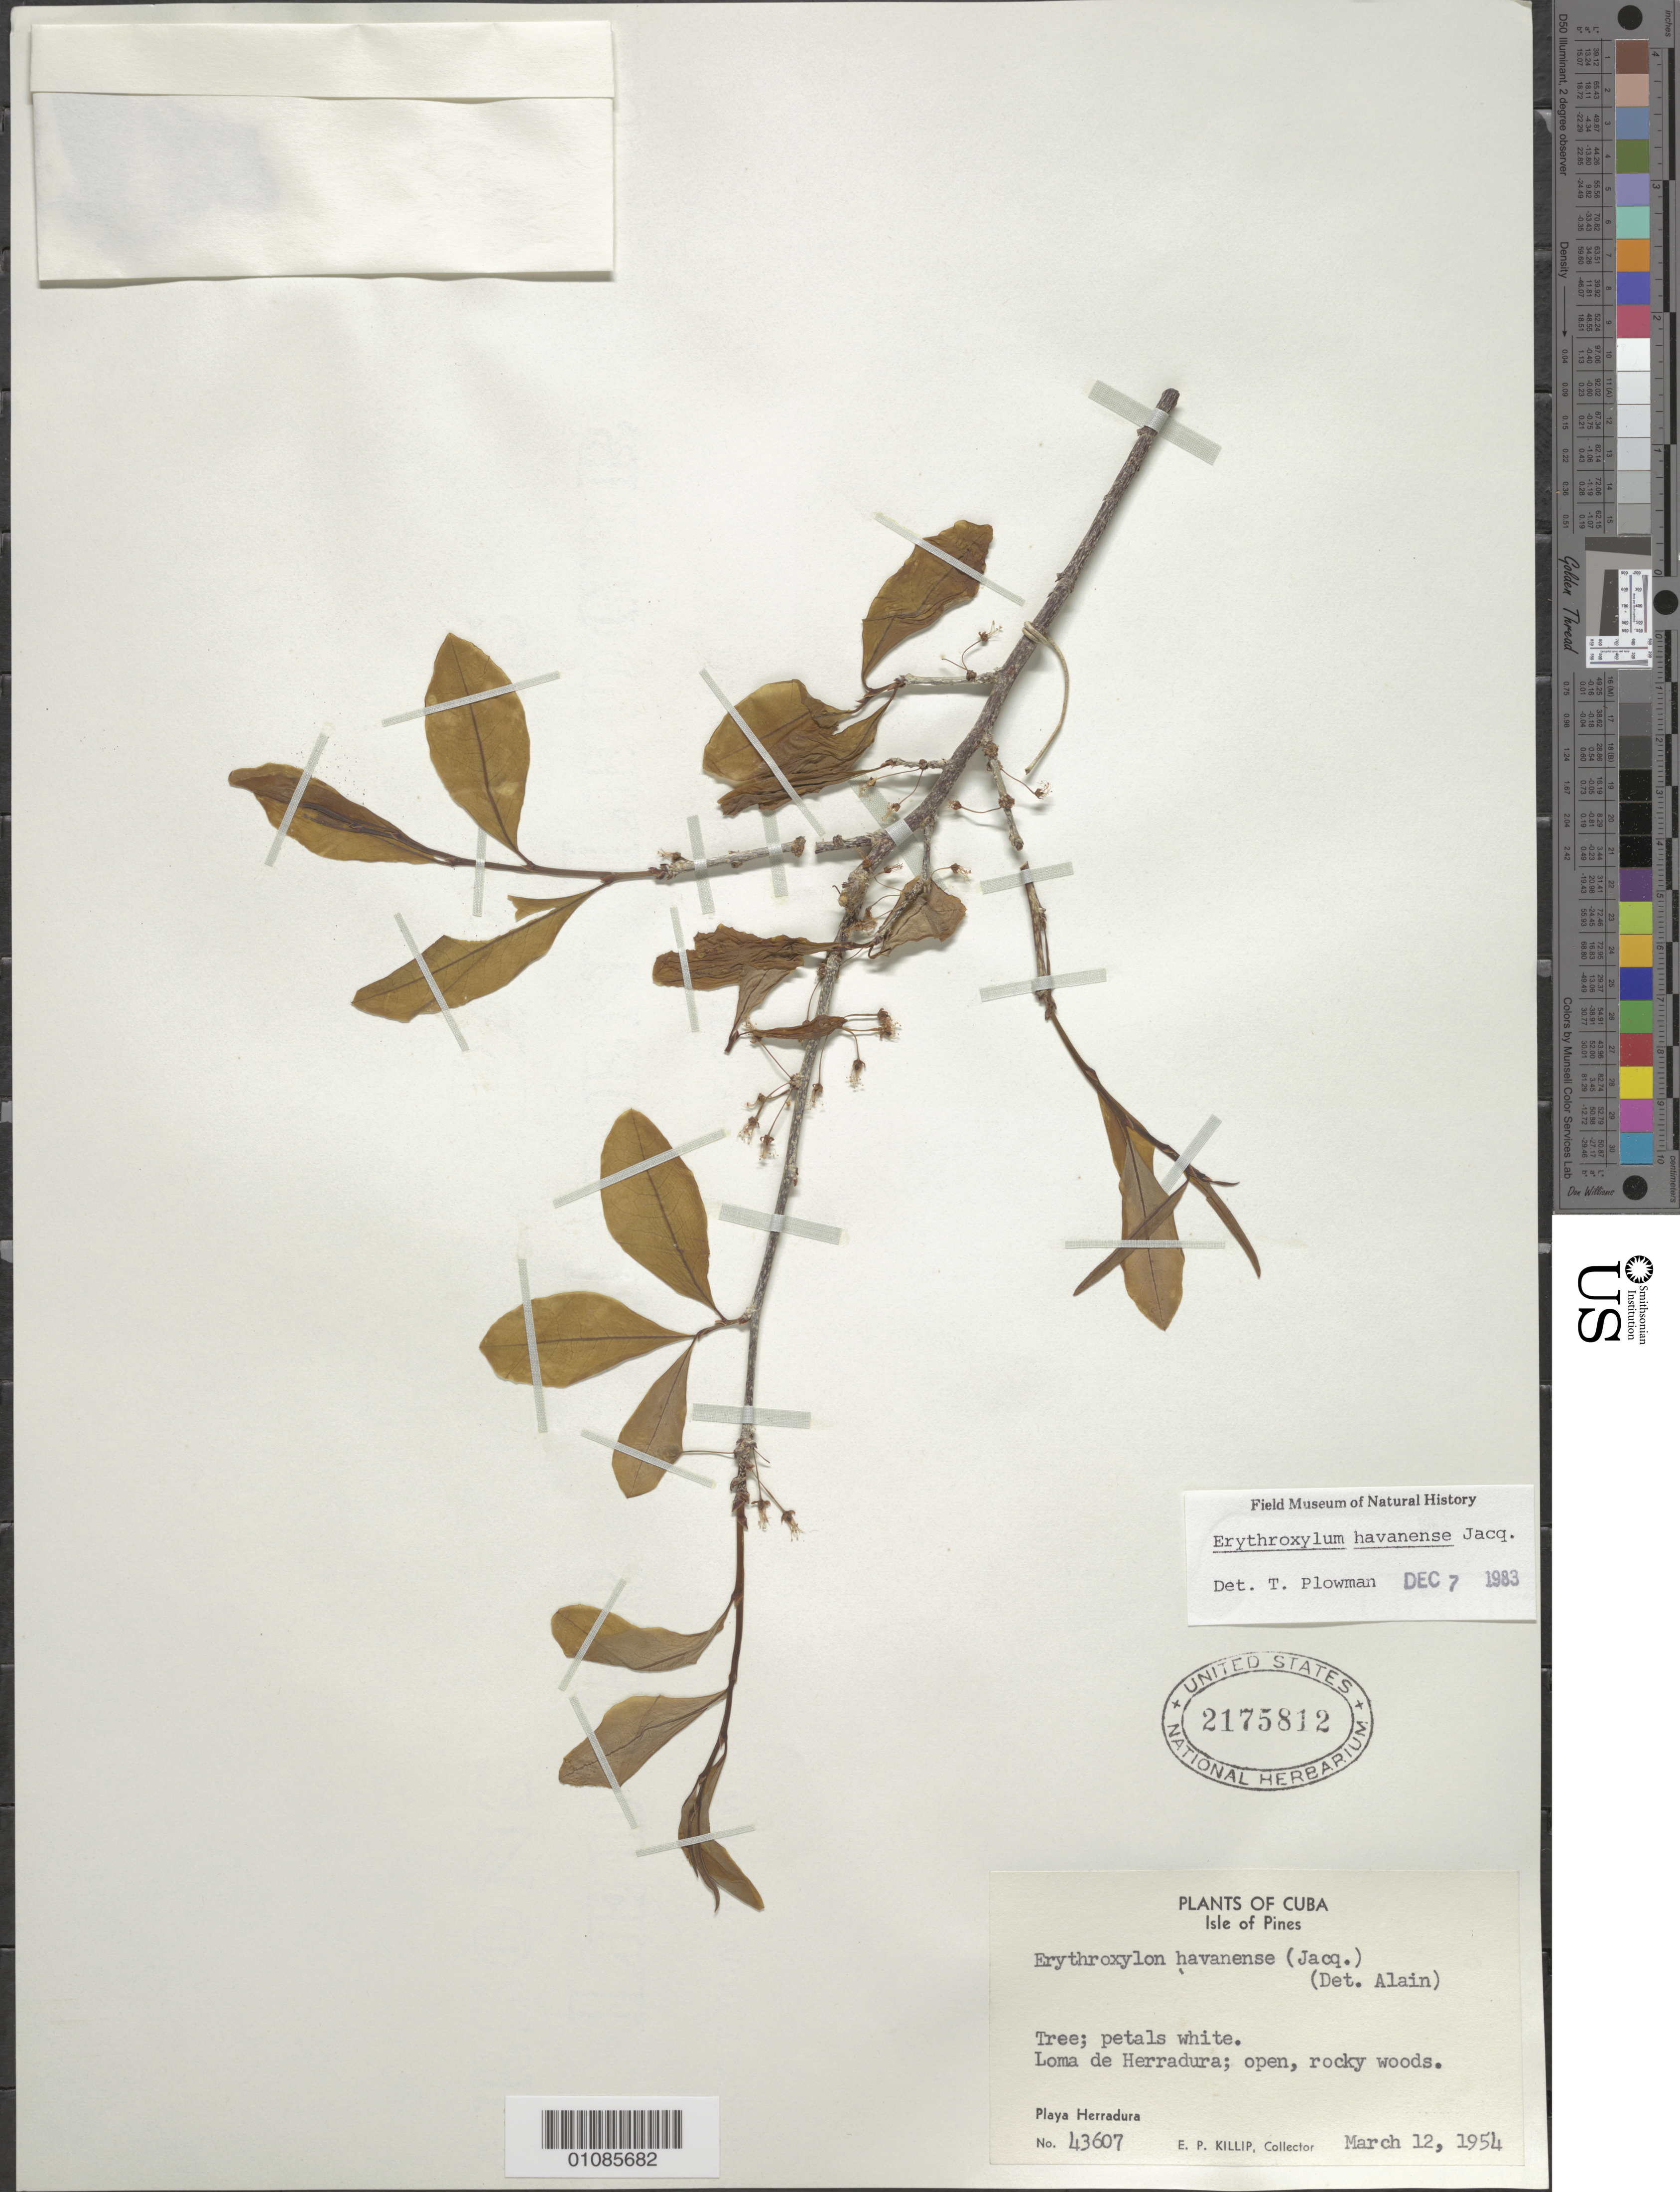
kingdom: Plantae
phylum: Tracheophyta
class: Magnoliopsida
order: Malpighiales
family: Erythroxylaceae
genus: Erythroxylum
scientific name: Erythroxylum havanense var. havanense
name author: Jacq.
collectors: E. P. Killip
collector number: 43607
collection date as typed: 12 Mar 1954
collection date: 1954-03-12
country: Cuba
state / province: Isla de La Juventud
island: Isla de la Juventud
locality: Isle of Pines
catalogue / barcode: US 2175812